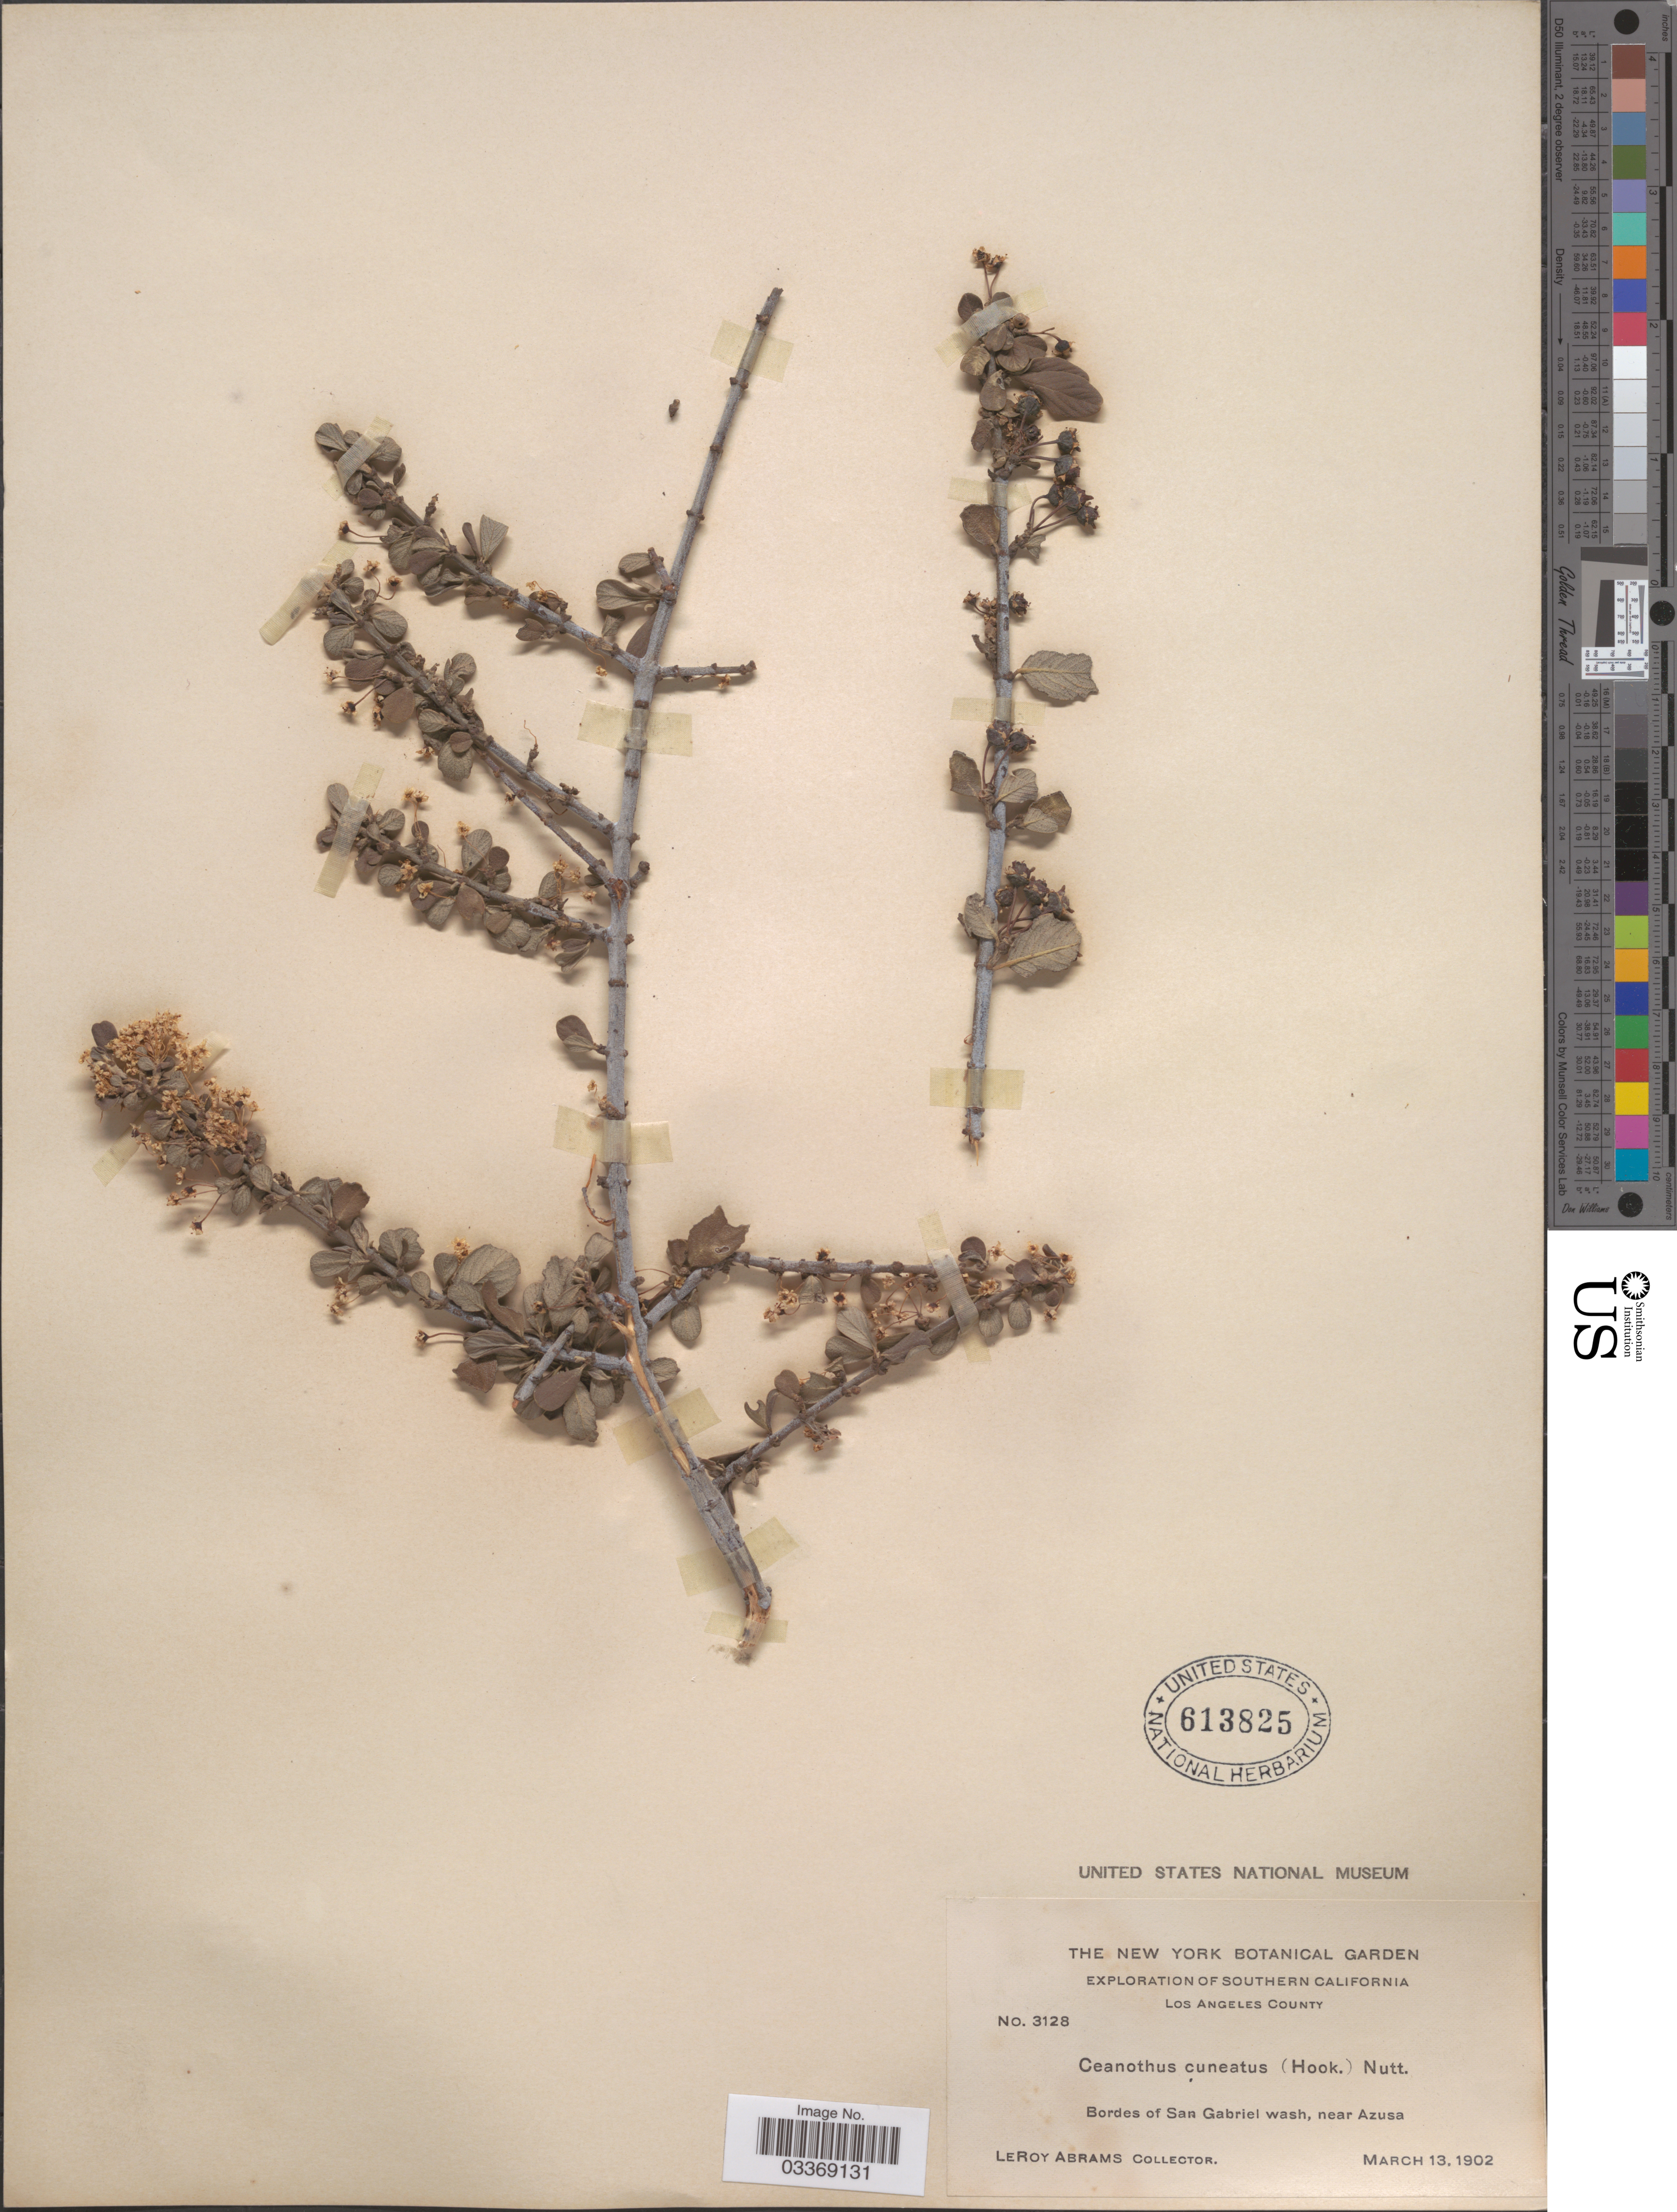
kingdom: Plantae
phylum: Tracheophyta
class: Magnoliopsida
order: Rosales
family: Rhamnaceae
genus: Ceanothus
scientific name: Ceanothus cuneatus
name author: (Hook.) Nutt.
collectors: L. Abrams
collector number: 3128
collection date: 1902-03-13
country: United States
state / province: California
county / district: Los Angeles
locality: Southern California, Los Angeles County, Bordes of San Gabriel wash, near Azusa.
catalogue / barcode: US 613825